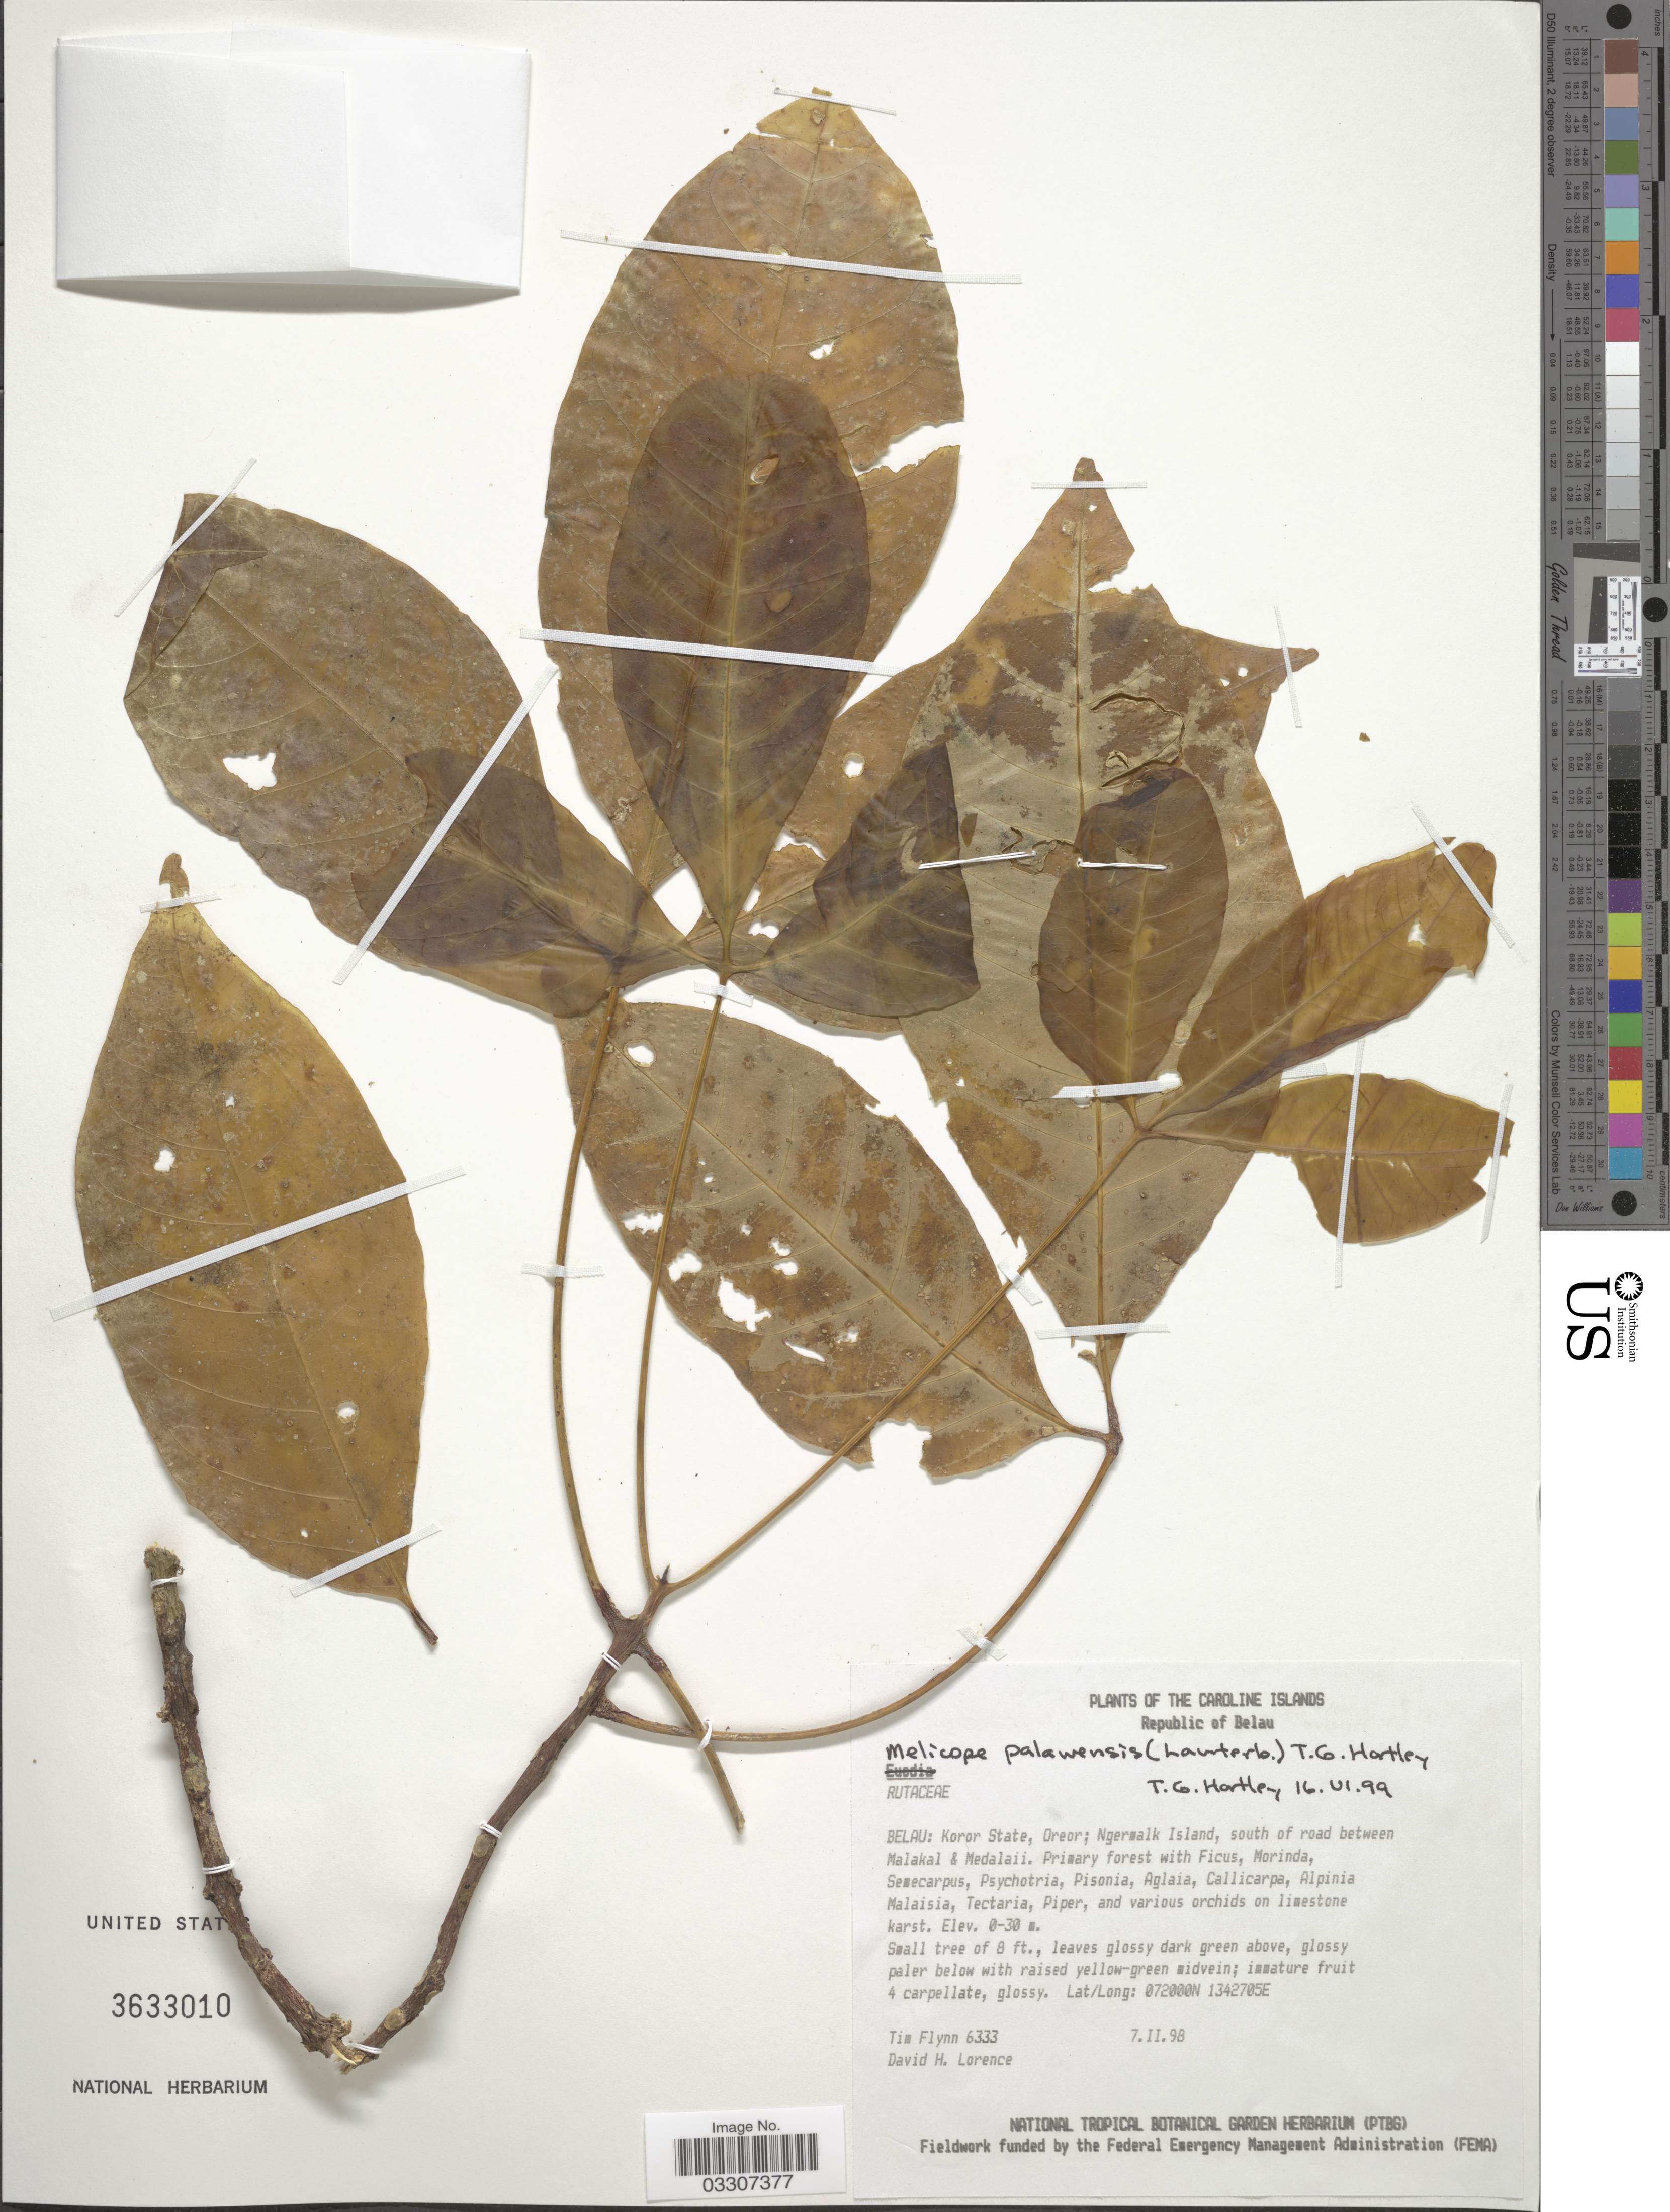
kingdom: Plantae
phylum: Tracheophyta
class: Magnoliopsida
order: Sapindales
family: Rutaceae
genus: Melicope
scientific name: Melicope palawensis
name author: (Lauterb.) T.G. Hartley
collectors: T. Flynn & D. Lorence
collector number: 6333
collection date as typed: Transcribed d/m/y: 7/11/98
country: Palau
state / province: Koror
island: Ngermalk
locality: The Caroline Islands. Koror State, Oreor; Ngermalk Island, south of road between Malakal & Medalaii.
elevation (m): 0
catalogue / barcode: US 3633010